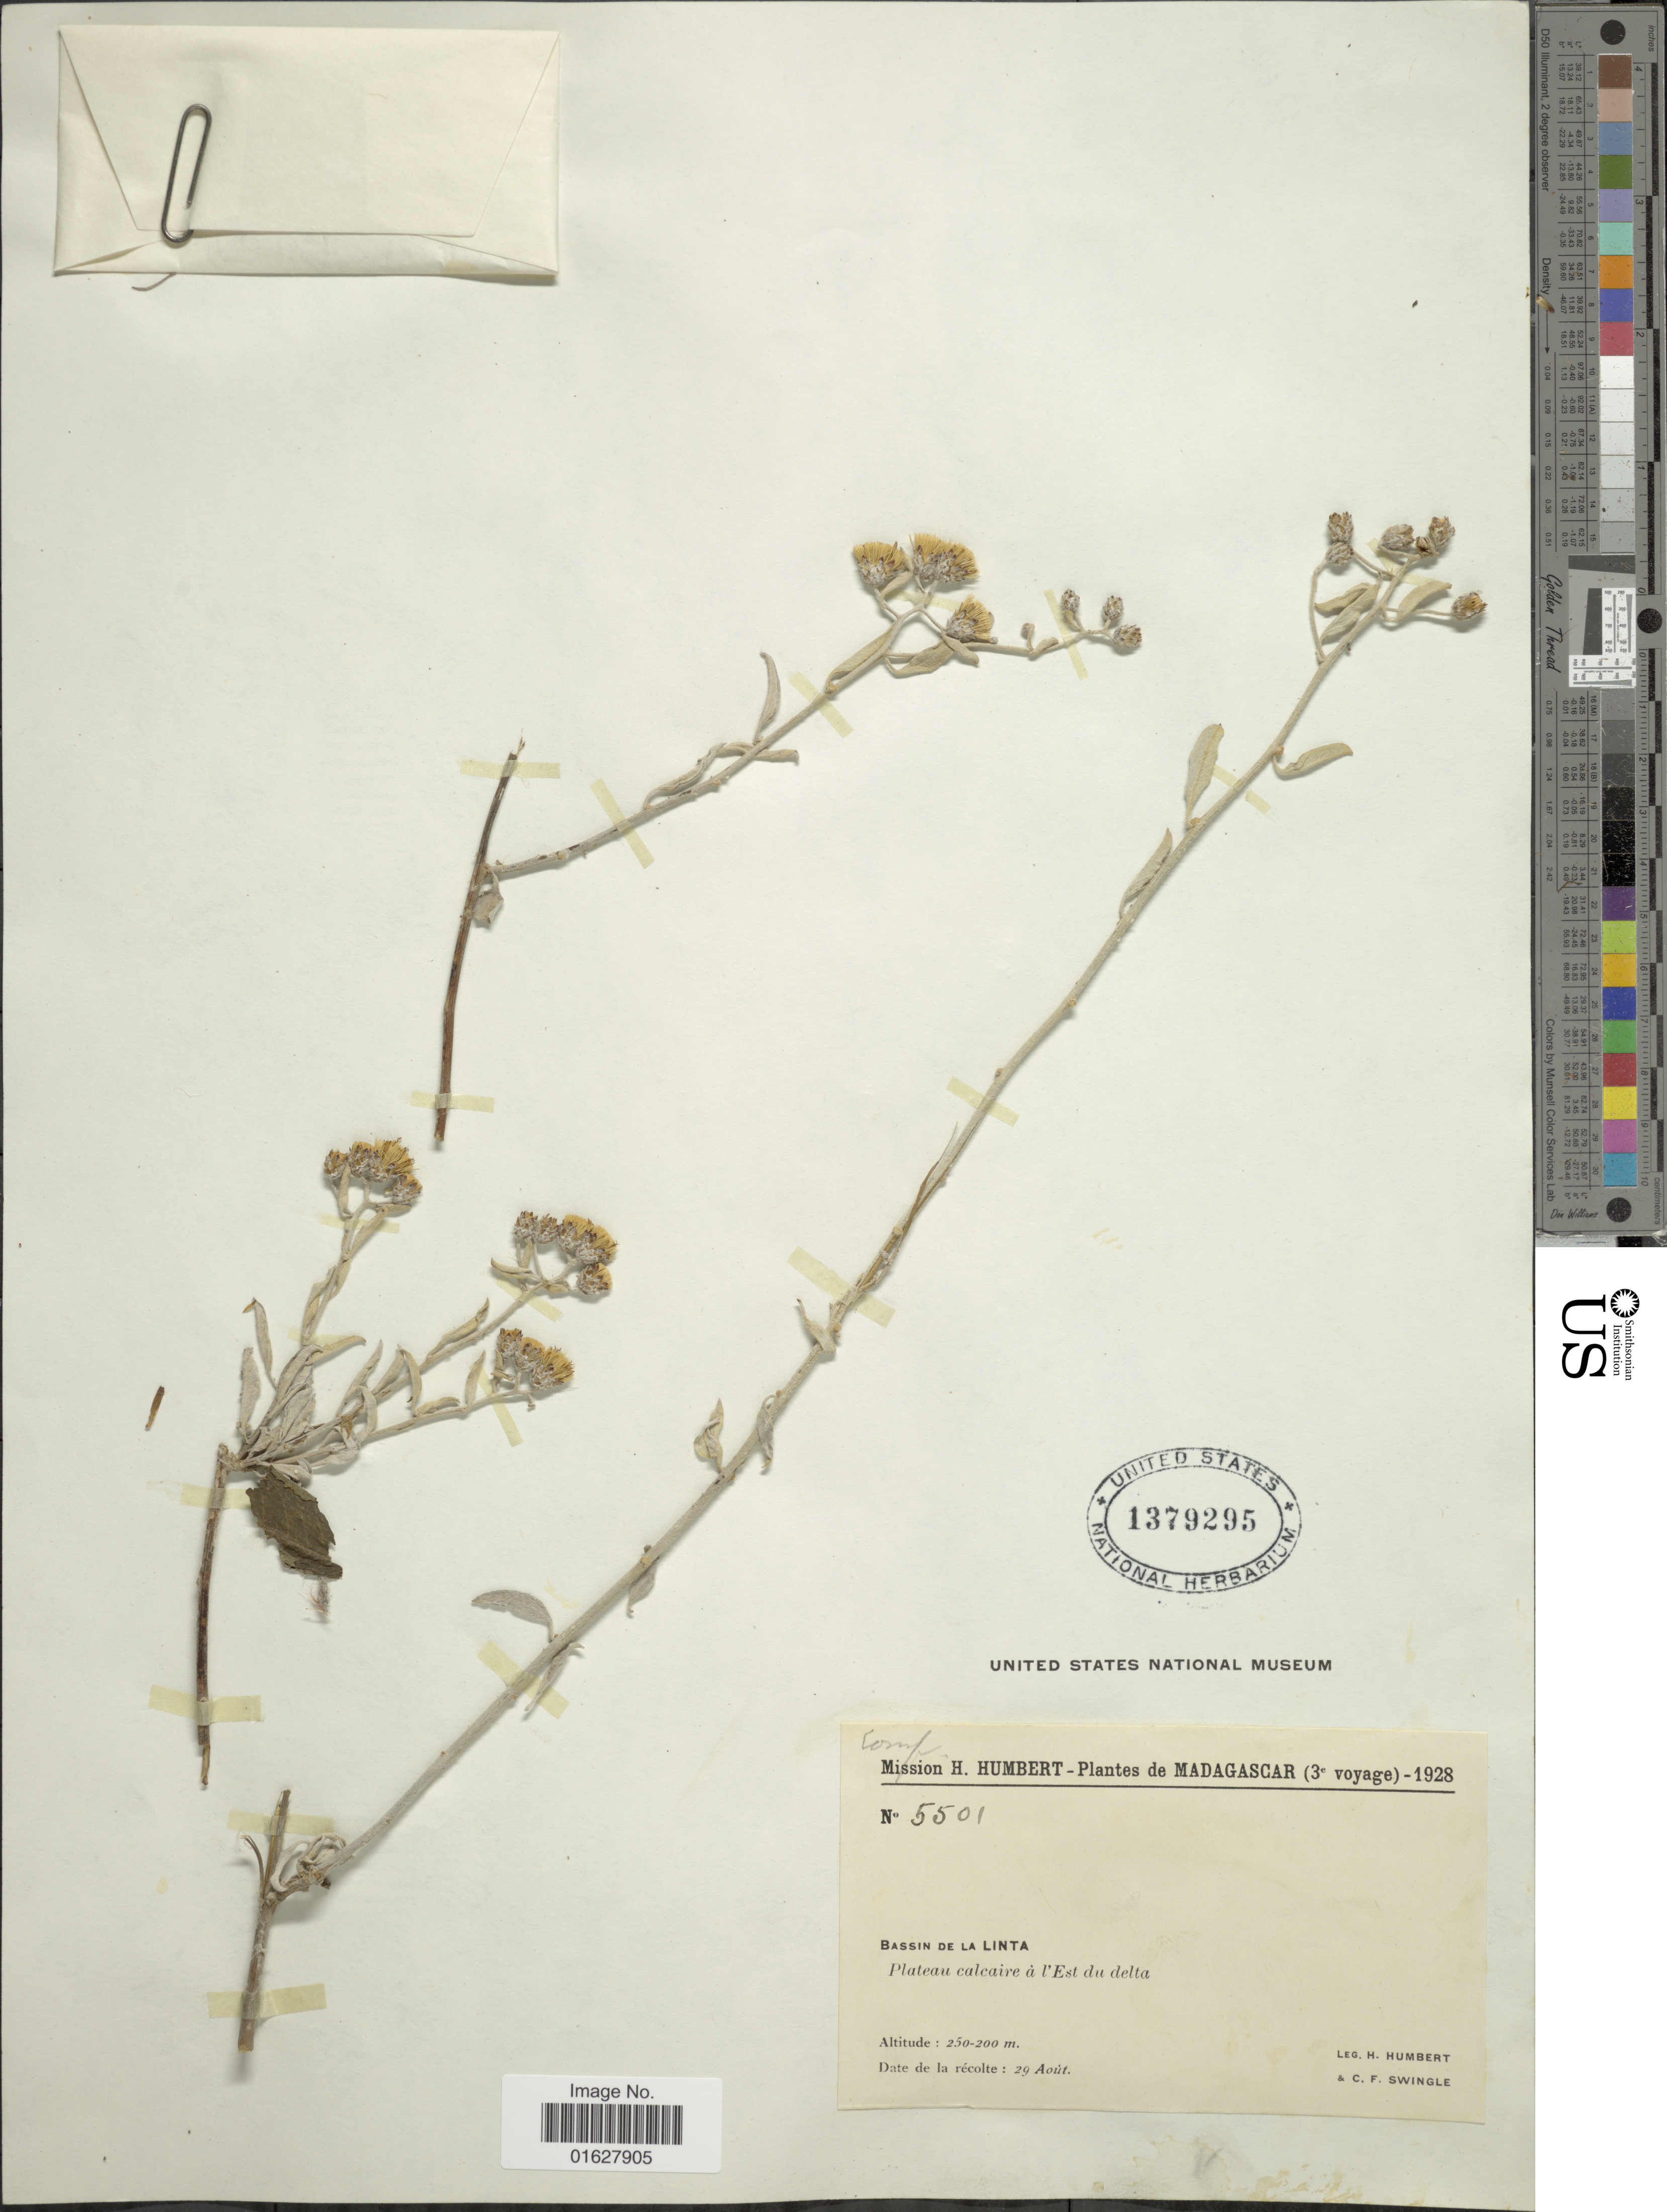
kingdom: Plantae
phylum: Tracheophyta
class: Magnoliopsida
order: Asterales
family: Asteraceae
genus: Vernonia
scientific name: Vernonia sp.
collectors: H. Humbert & C. Swingle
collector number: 5501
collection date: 1928-08-29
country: Madagascar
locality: Madagascar. Basin de la Linta. Plateau calcaire a l'Est du delta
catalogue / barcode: US 1379295